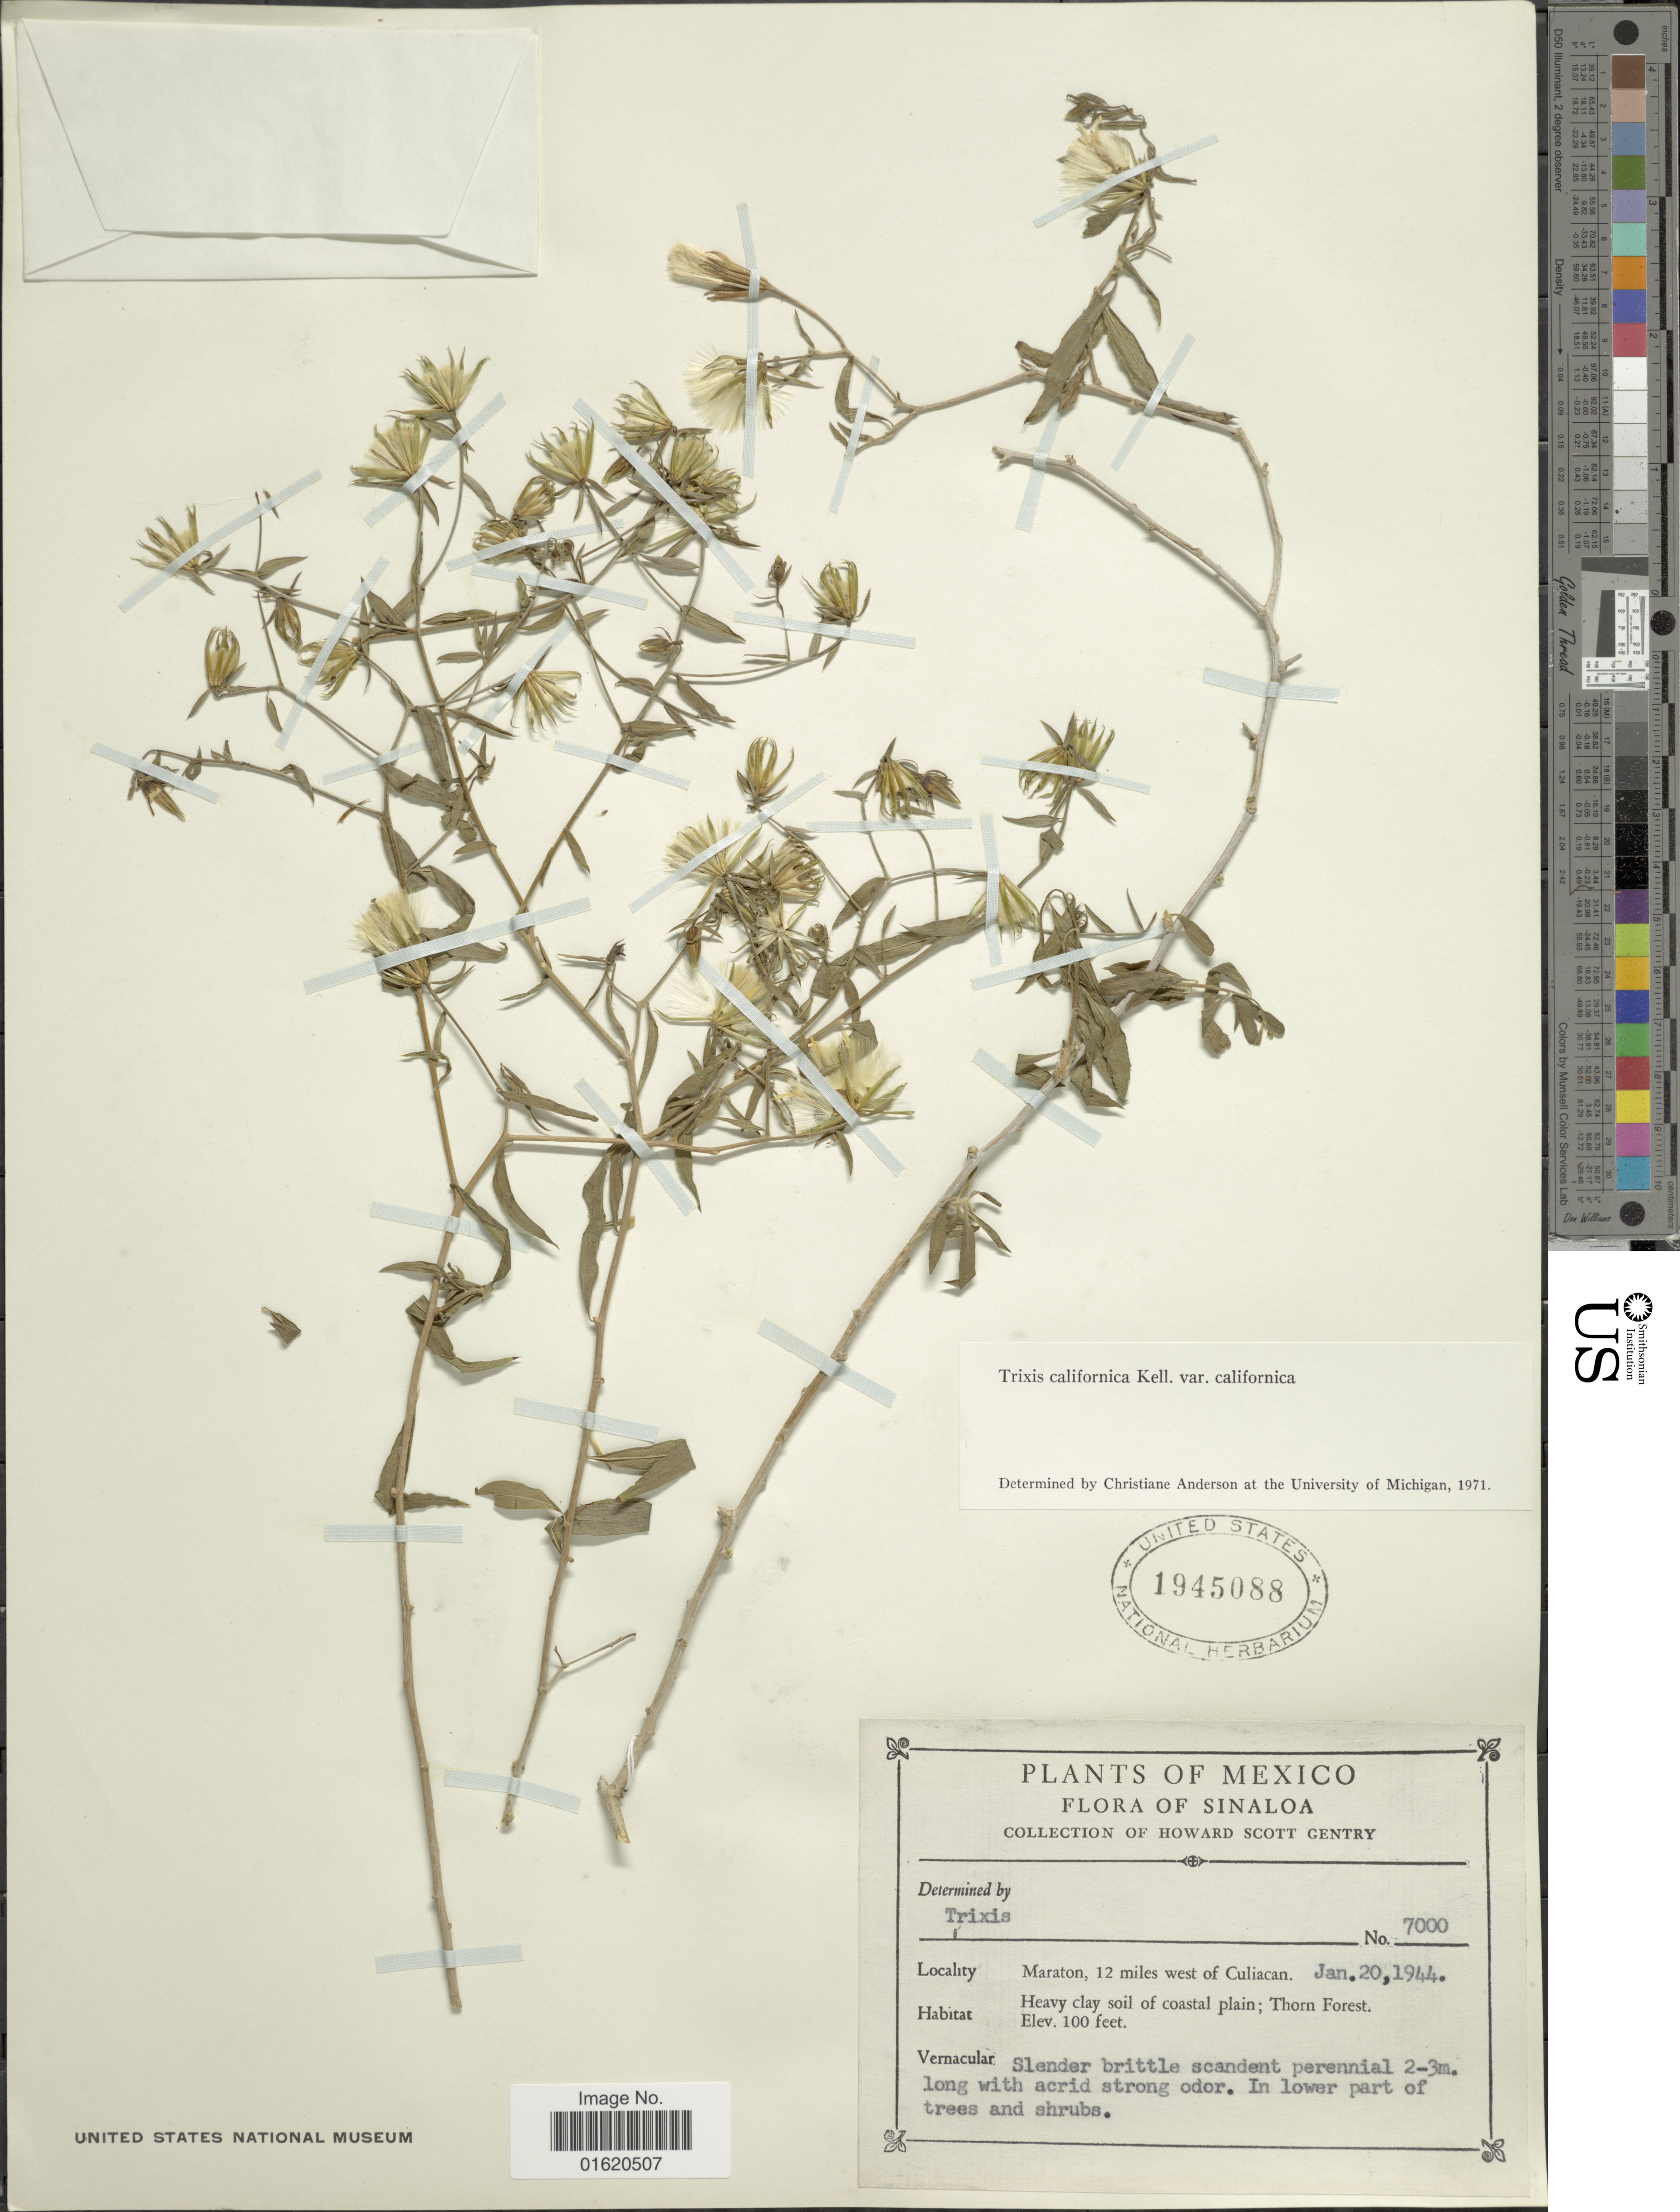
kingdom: Plantae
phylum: Tracheophyta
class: Magnoliopsida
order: Asterales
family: Asteraceae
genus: Trixis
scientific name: Trixis californica var. californica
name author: Kellogg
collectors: H. S. Gentry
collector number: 7000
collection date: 1944-01-20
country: Mexico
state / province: Sinaloa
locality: Maraton, 12 miles west of Culiacan, Thorn Forest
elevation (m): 30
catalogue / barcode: US 1945088